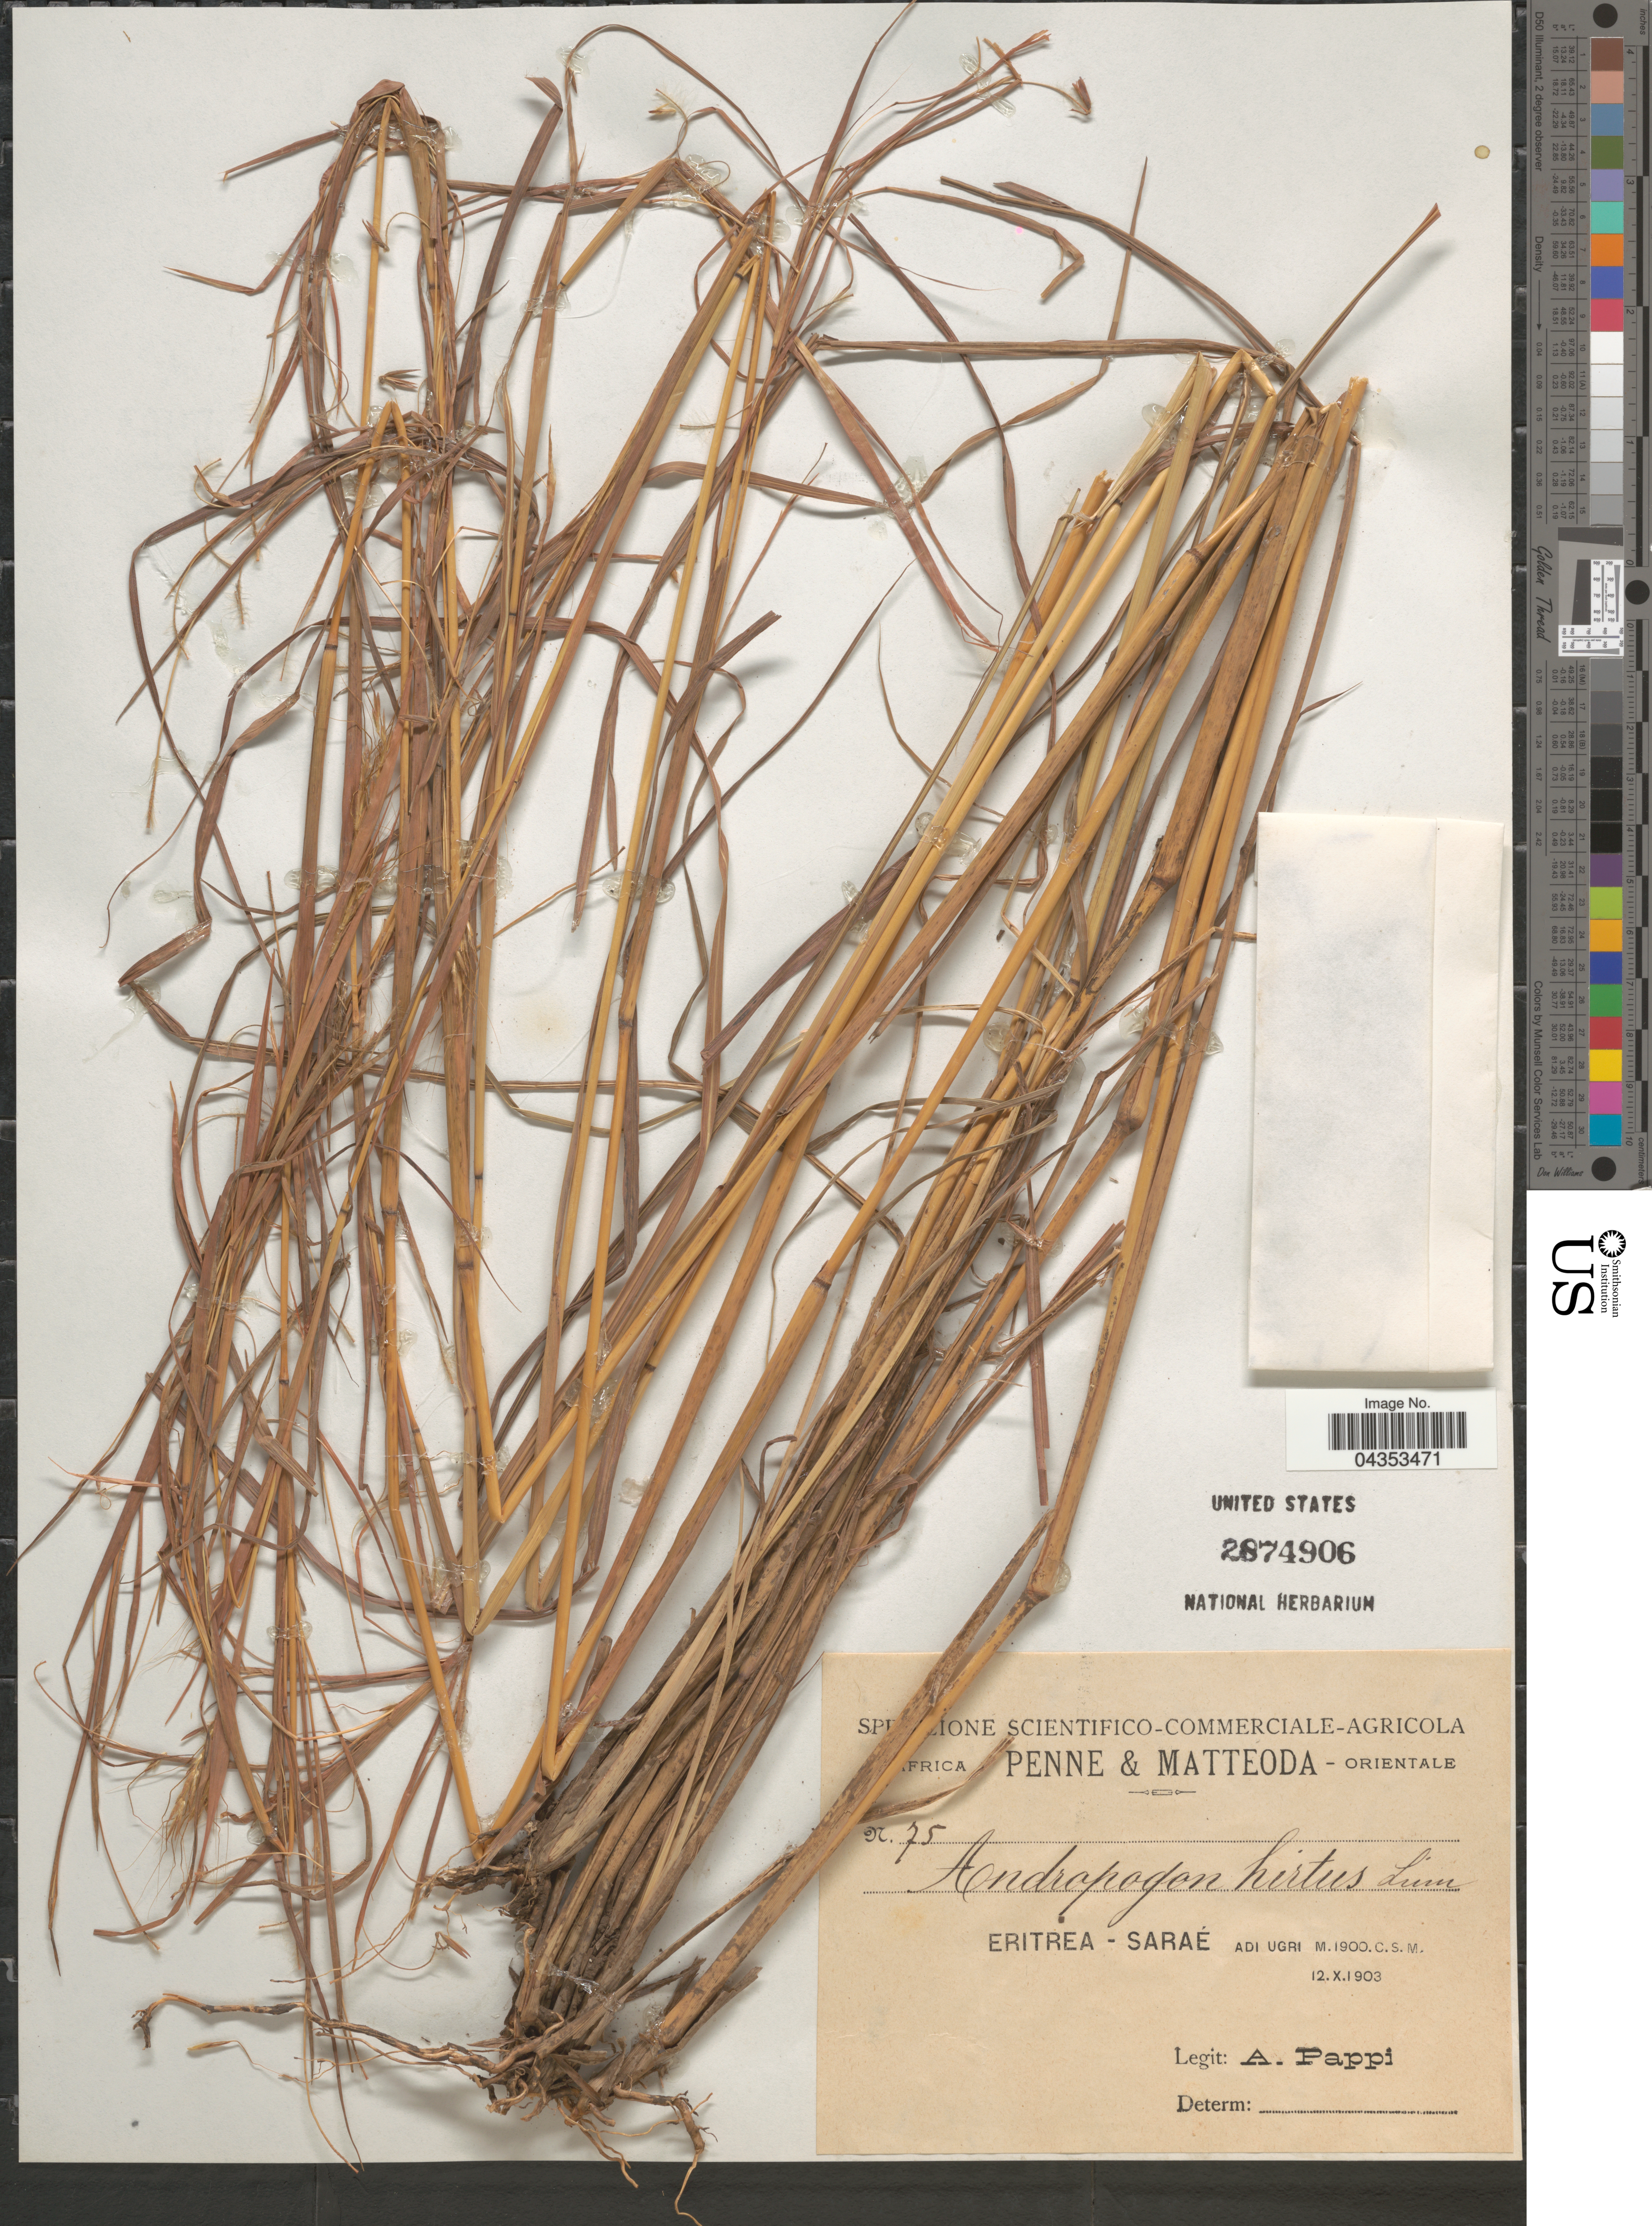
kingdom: Plantae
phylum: Tracheophyta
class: Liliopsida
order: Poales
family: Poaceae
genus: Hyparrhenia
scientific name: Hyparrhenia hirta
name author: (L.) Stapf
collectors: A. Pappi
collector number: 75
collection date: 1903-10-12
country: Eritrea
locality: Penne & Matteoda-Orientale. Eritrea-Saraé Adi Ugri.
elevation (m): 1900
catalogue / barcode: US 2874906